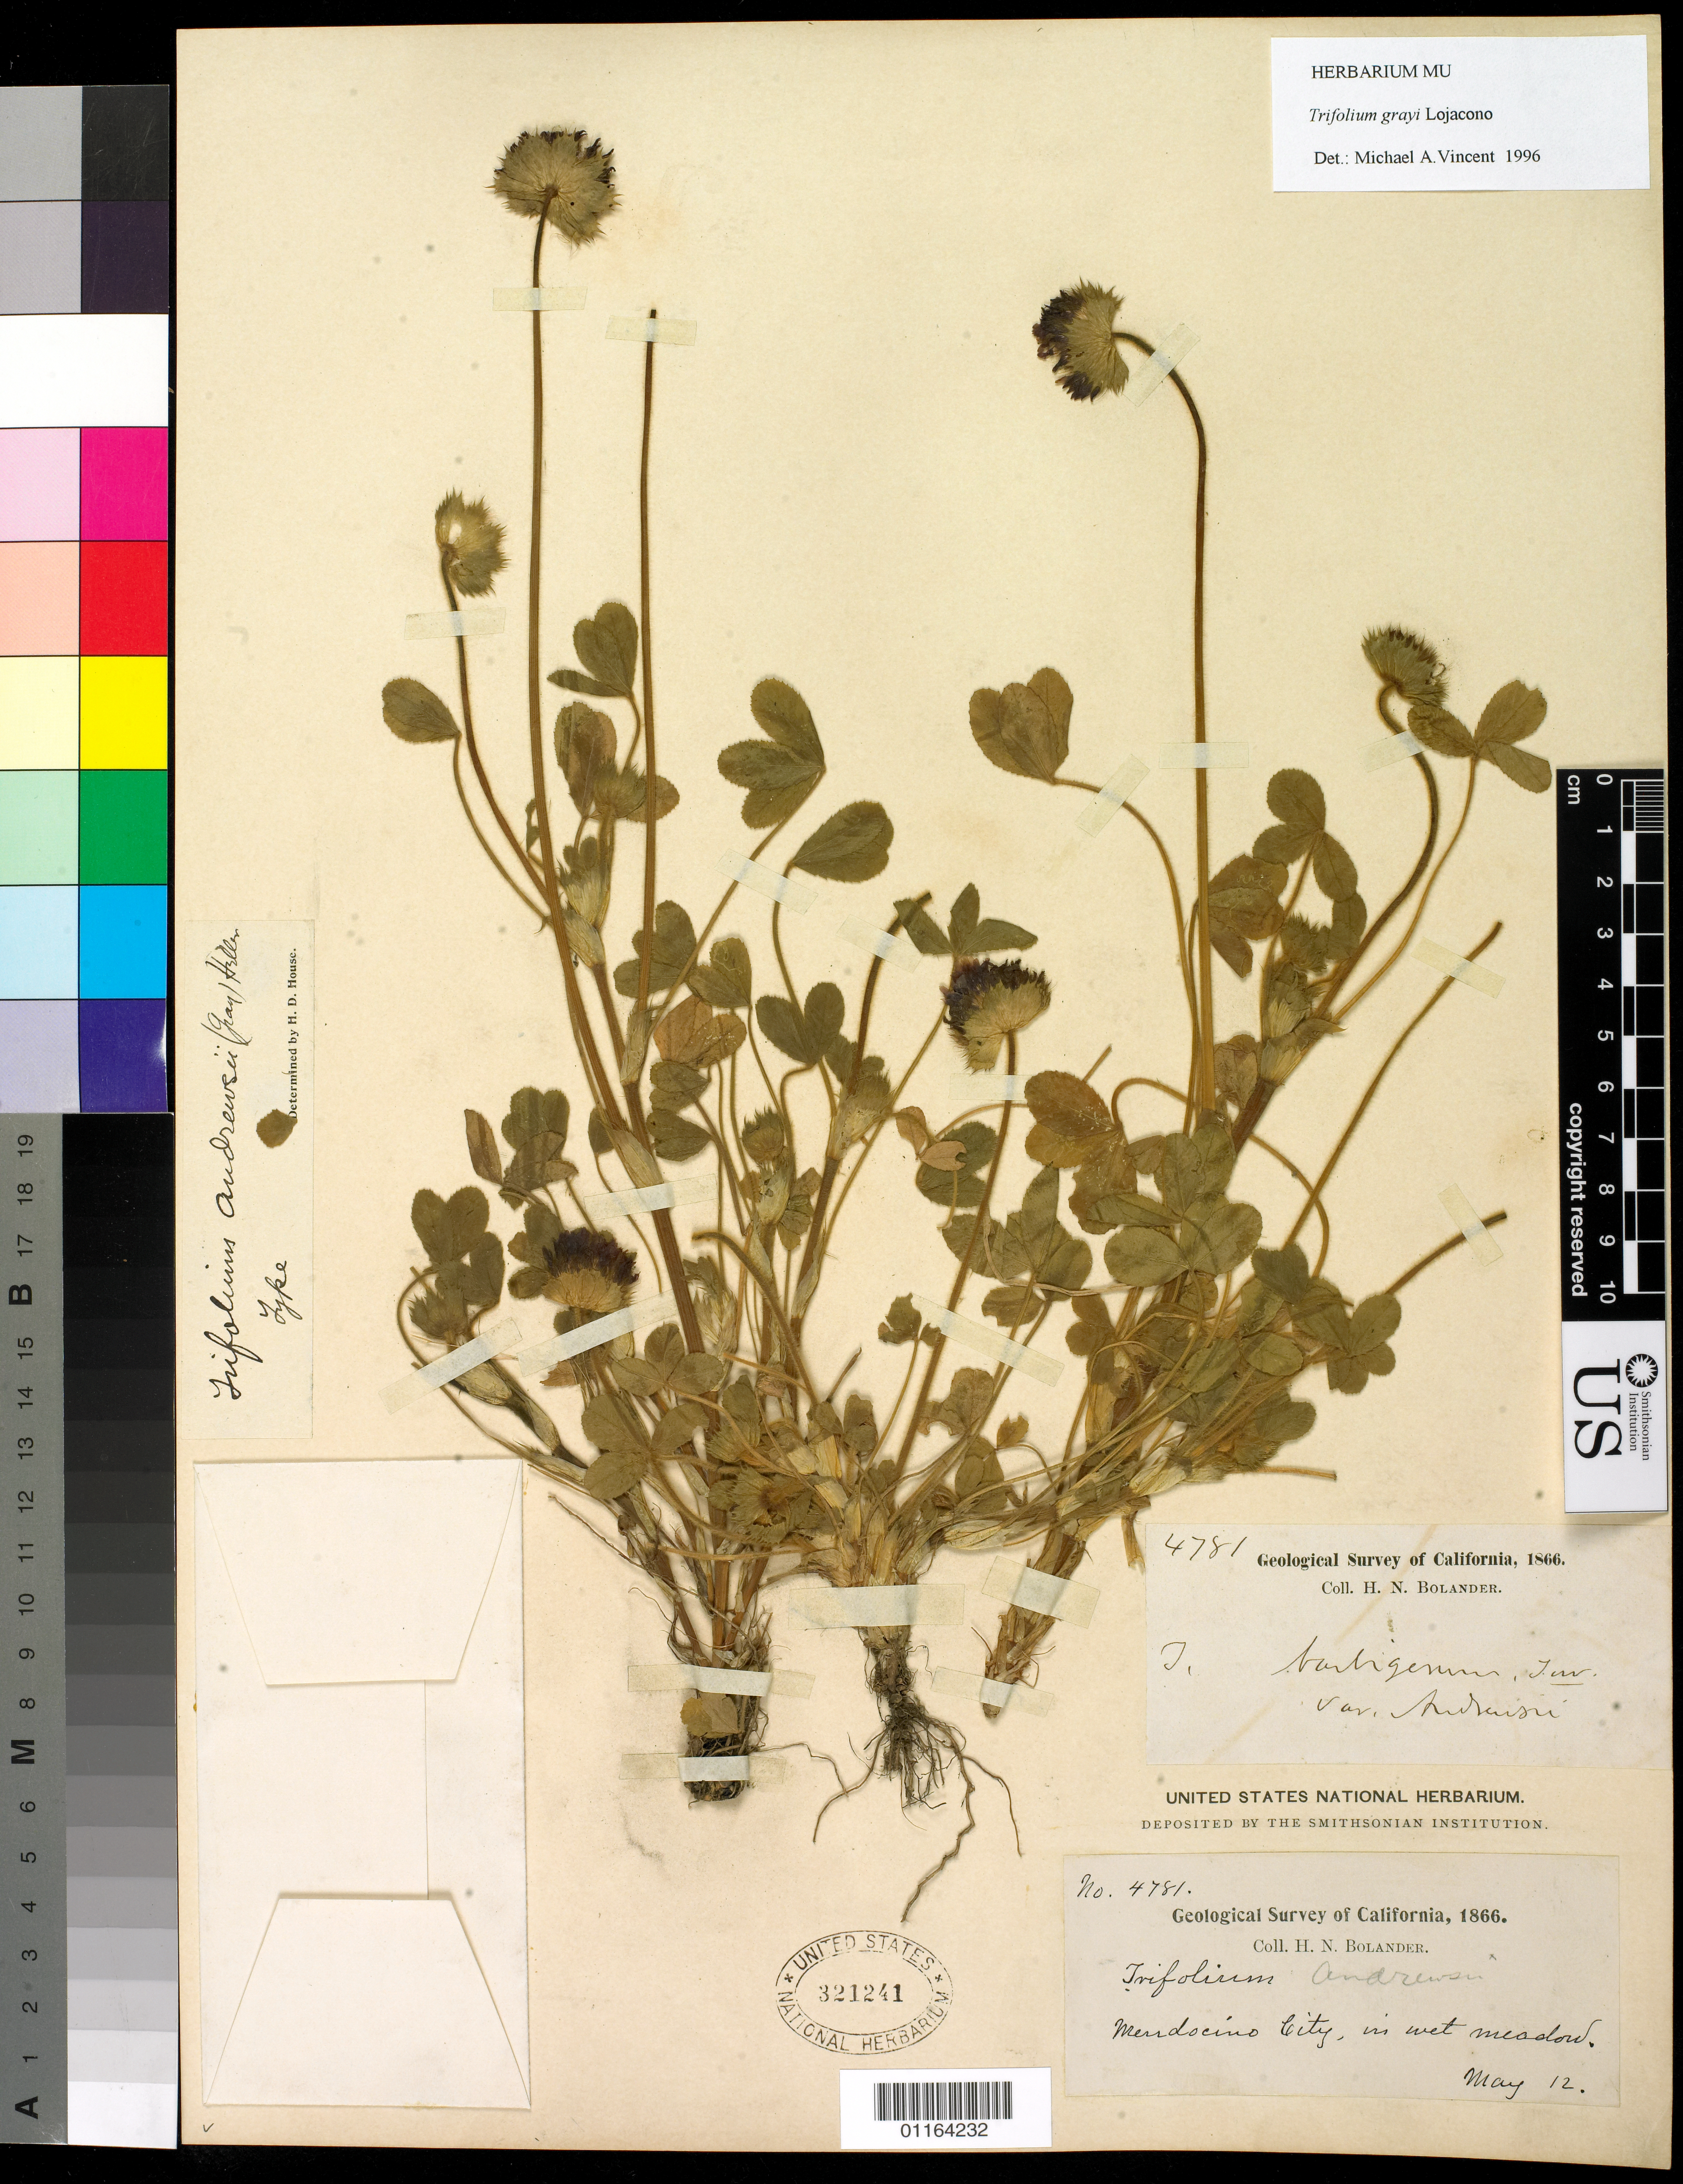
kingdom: Plantae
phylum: Tracheophyta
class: Magnoliopsida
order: Fabales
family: Fabaceae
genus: Trifolium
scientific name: Trifolium grayi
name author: Lojac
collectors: H. Bolander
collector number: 6509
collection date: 1866-05-12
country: United States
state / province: California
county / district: Mendocino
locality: Mendocino City.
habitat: In wet meadow.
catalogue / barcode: US 321241